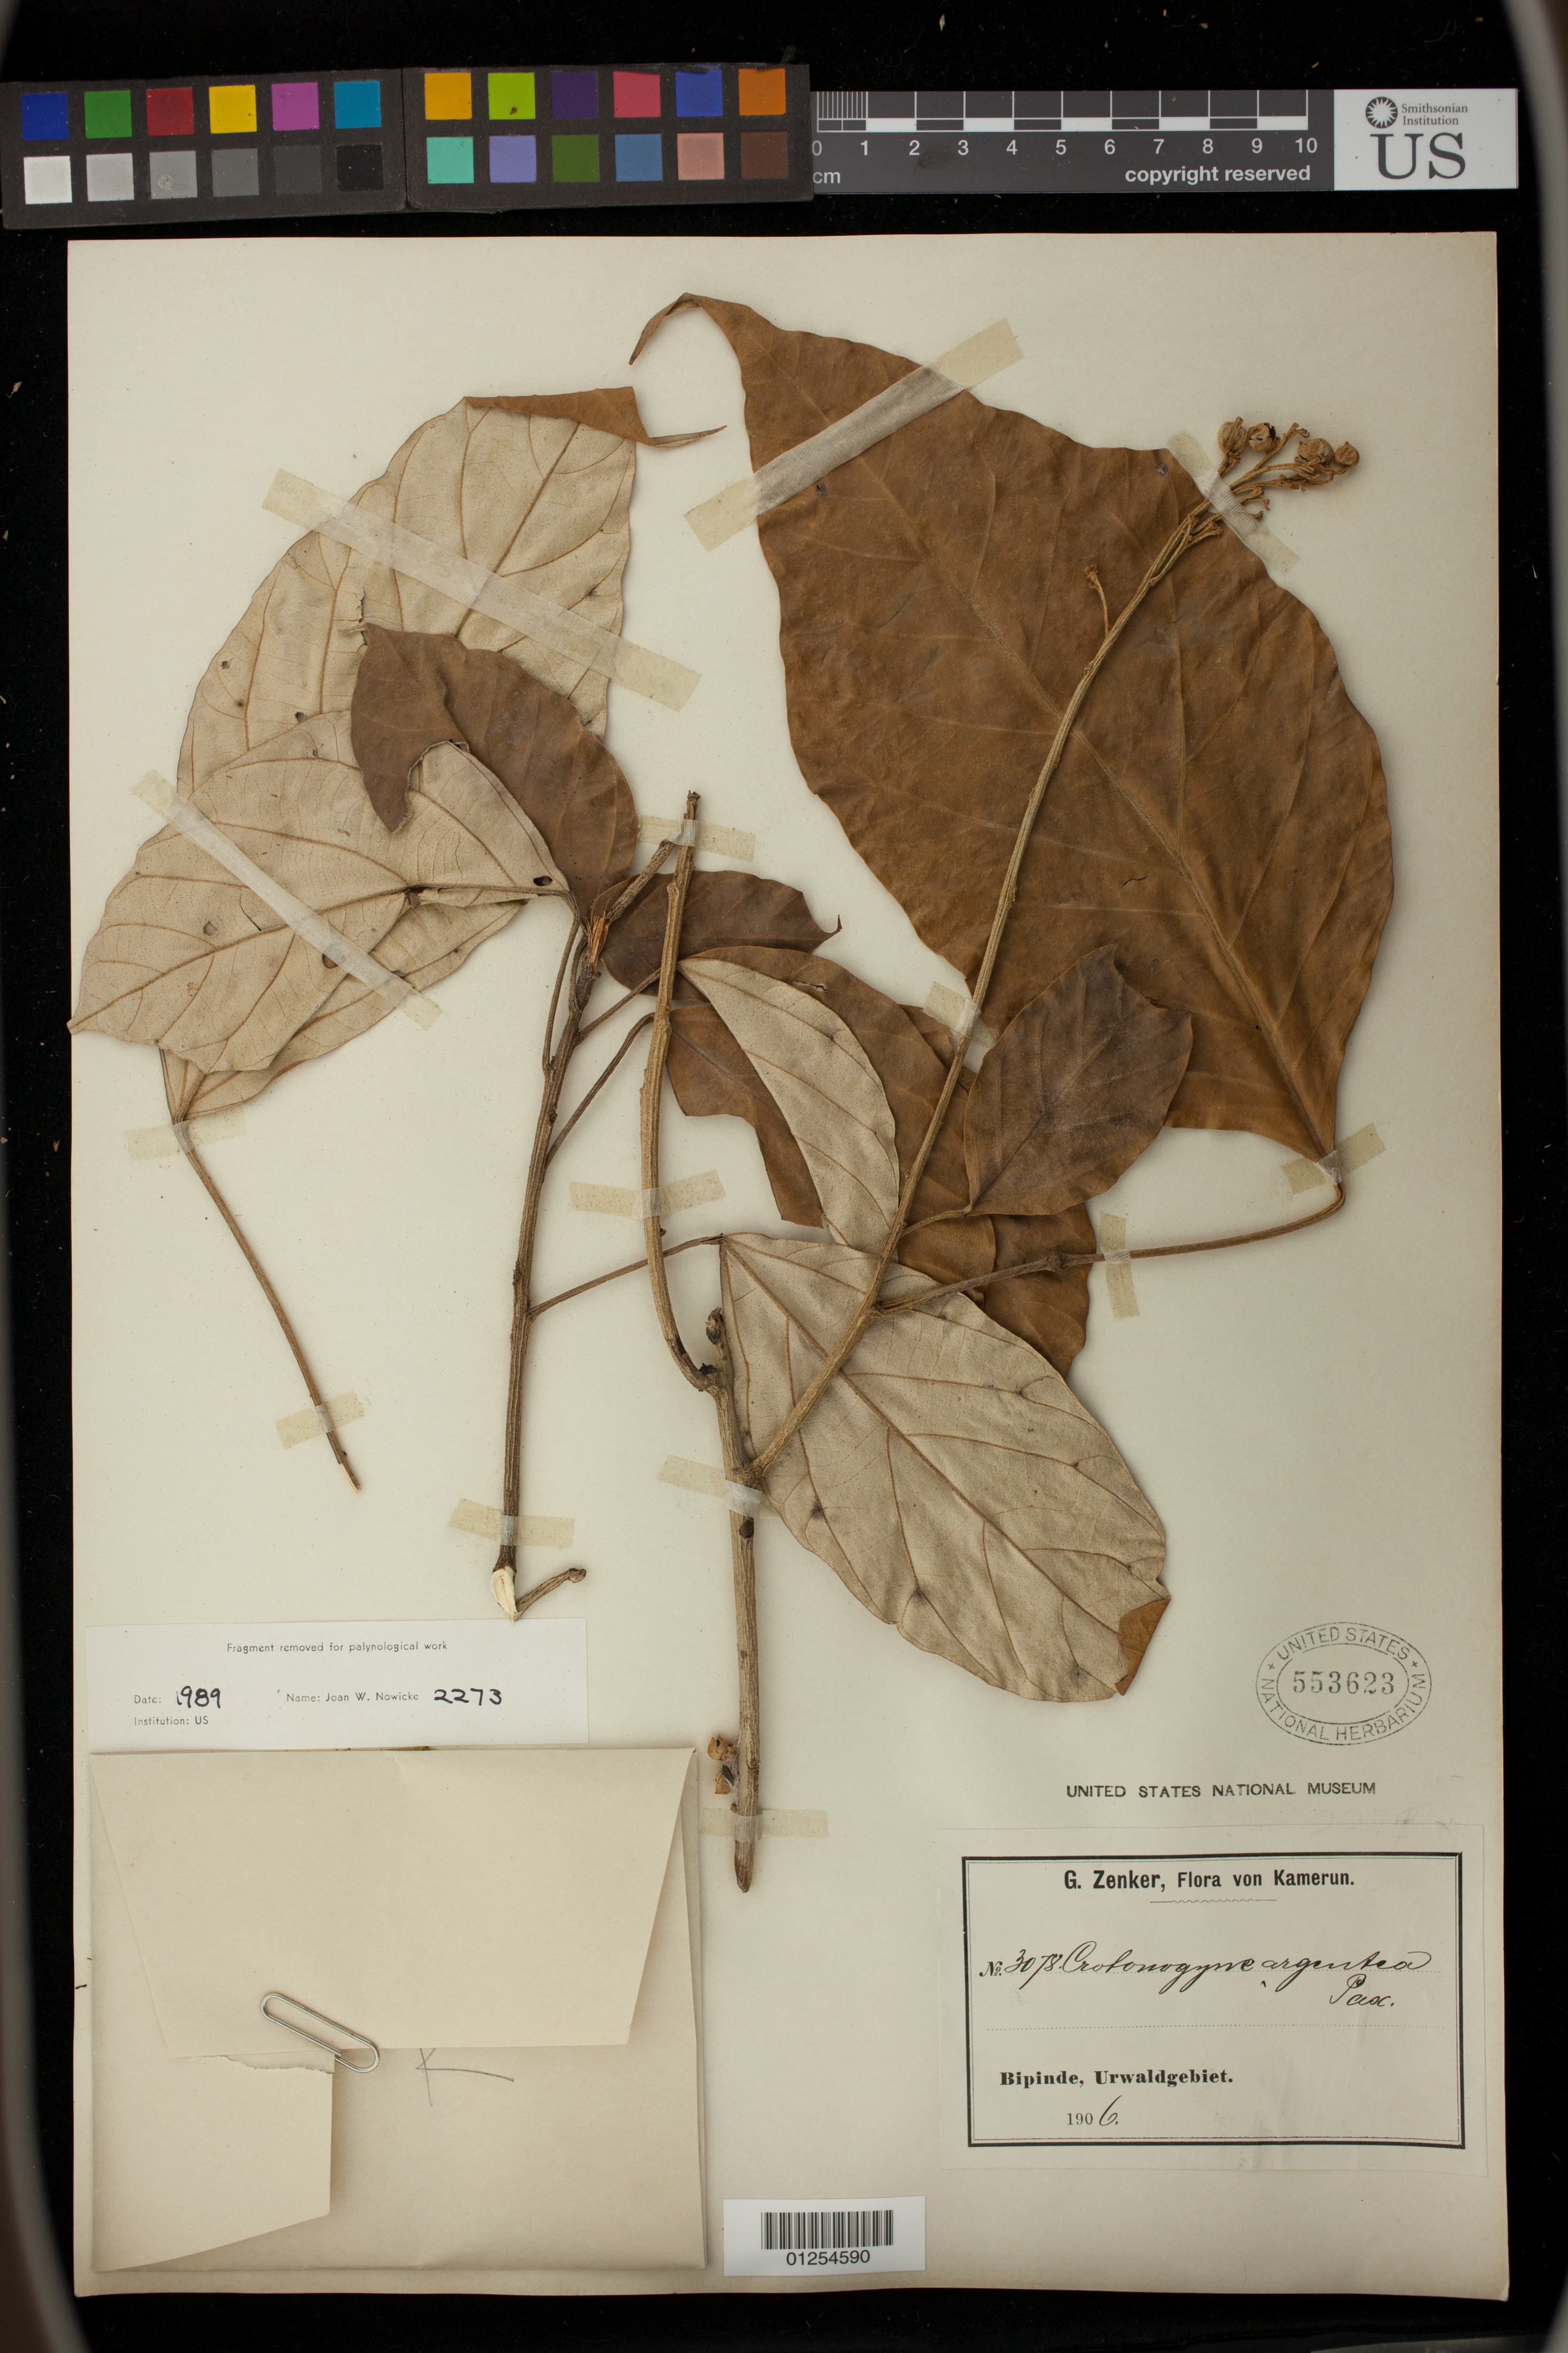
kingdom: Plantae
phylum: Tracheophyta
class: Magnoliopsida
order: Malpighiales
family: Euphorbiaceae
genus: Cyrtogonone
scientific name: Cyrtogonone argentea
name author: (Pax) Prain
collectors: G. A. Zenker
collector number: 3078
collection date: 1906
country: Cameroon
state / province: Sud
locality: Bipinde, Urwaldgebiet.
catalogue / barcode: US 553623